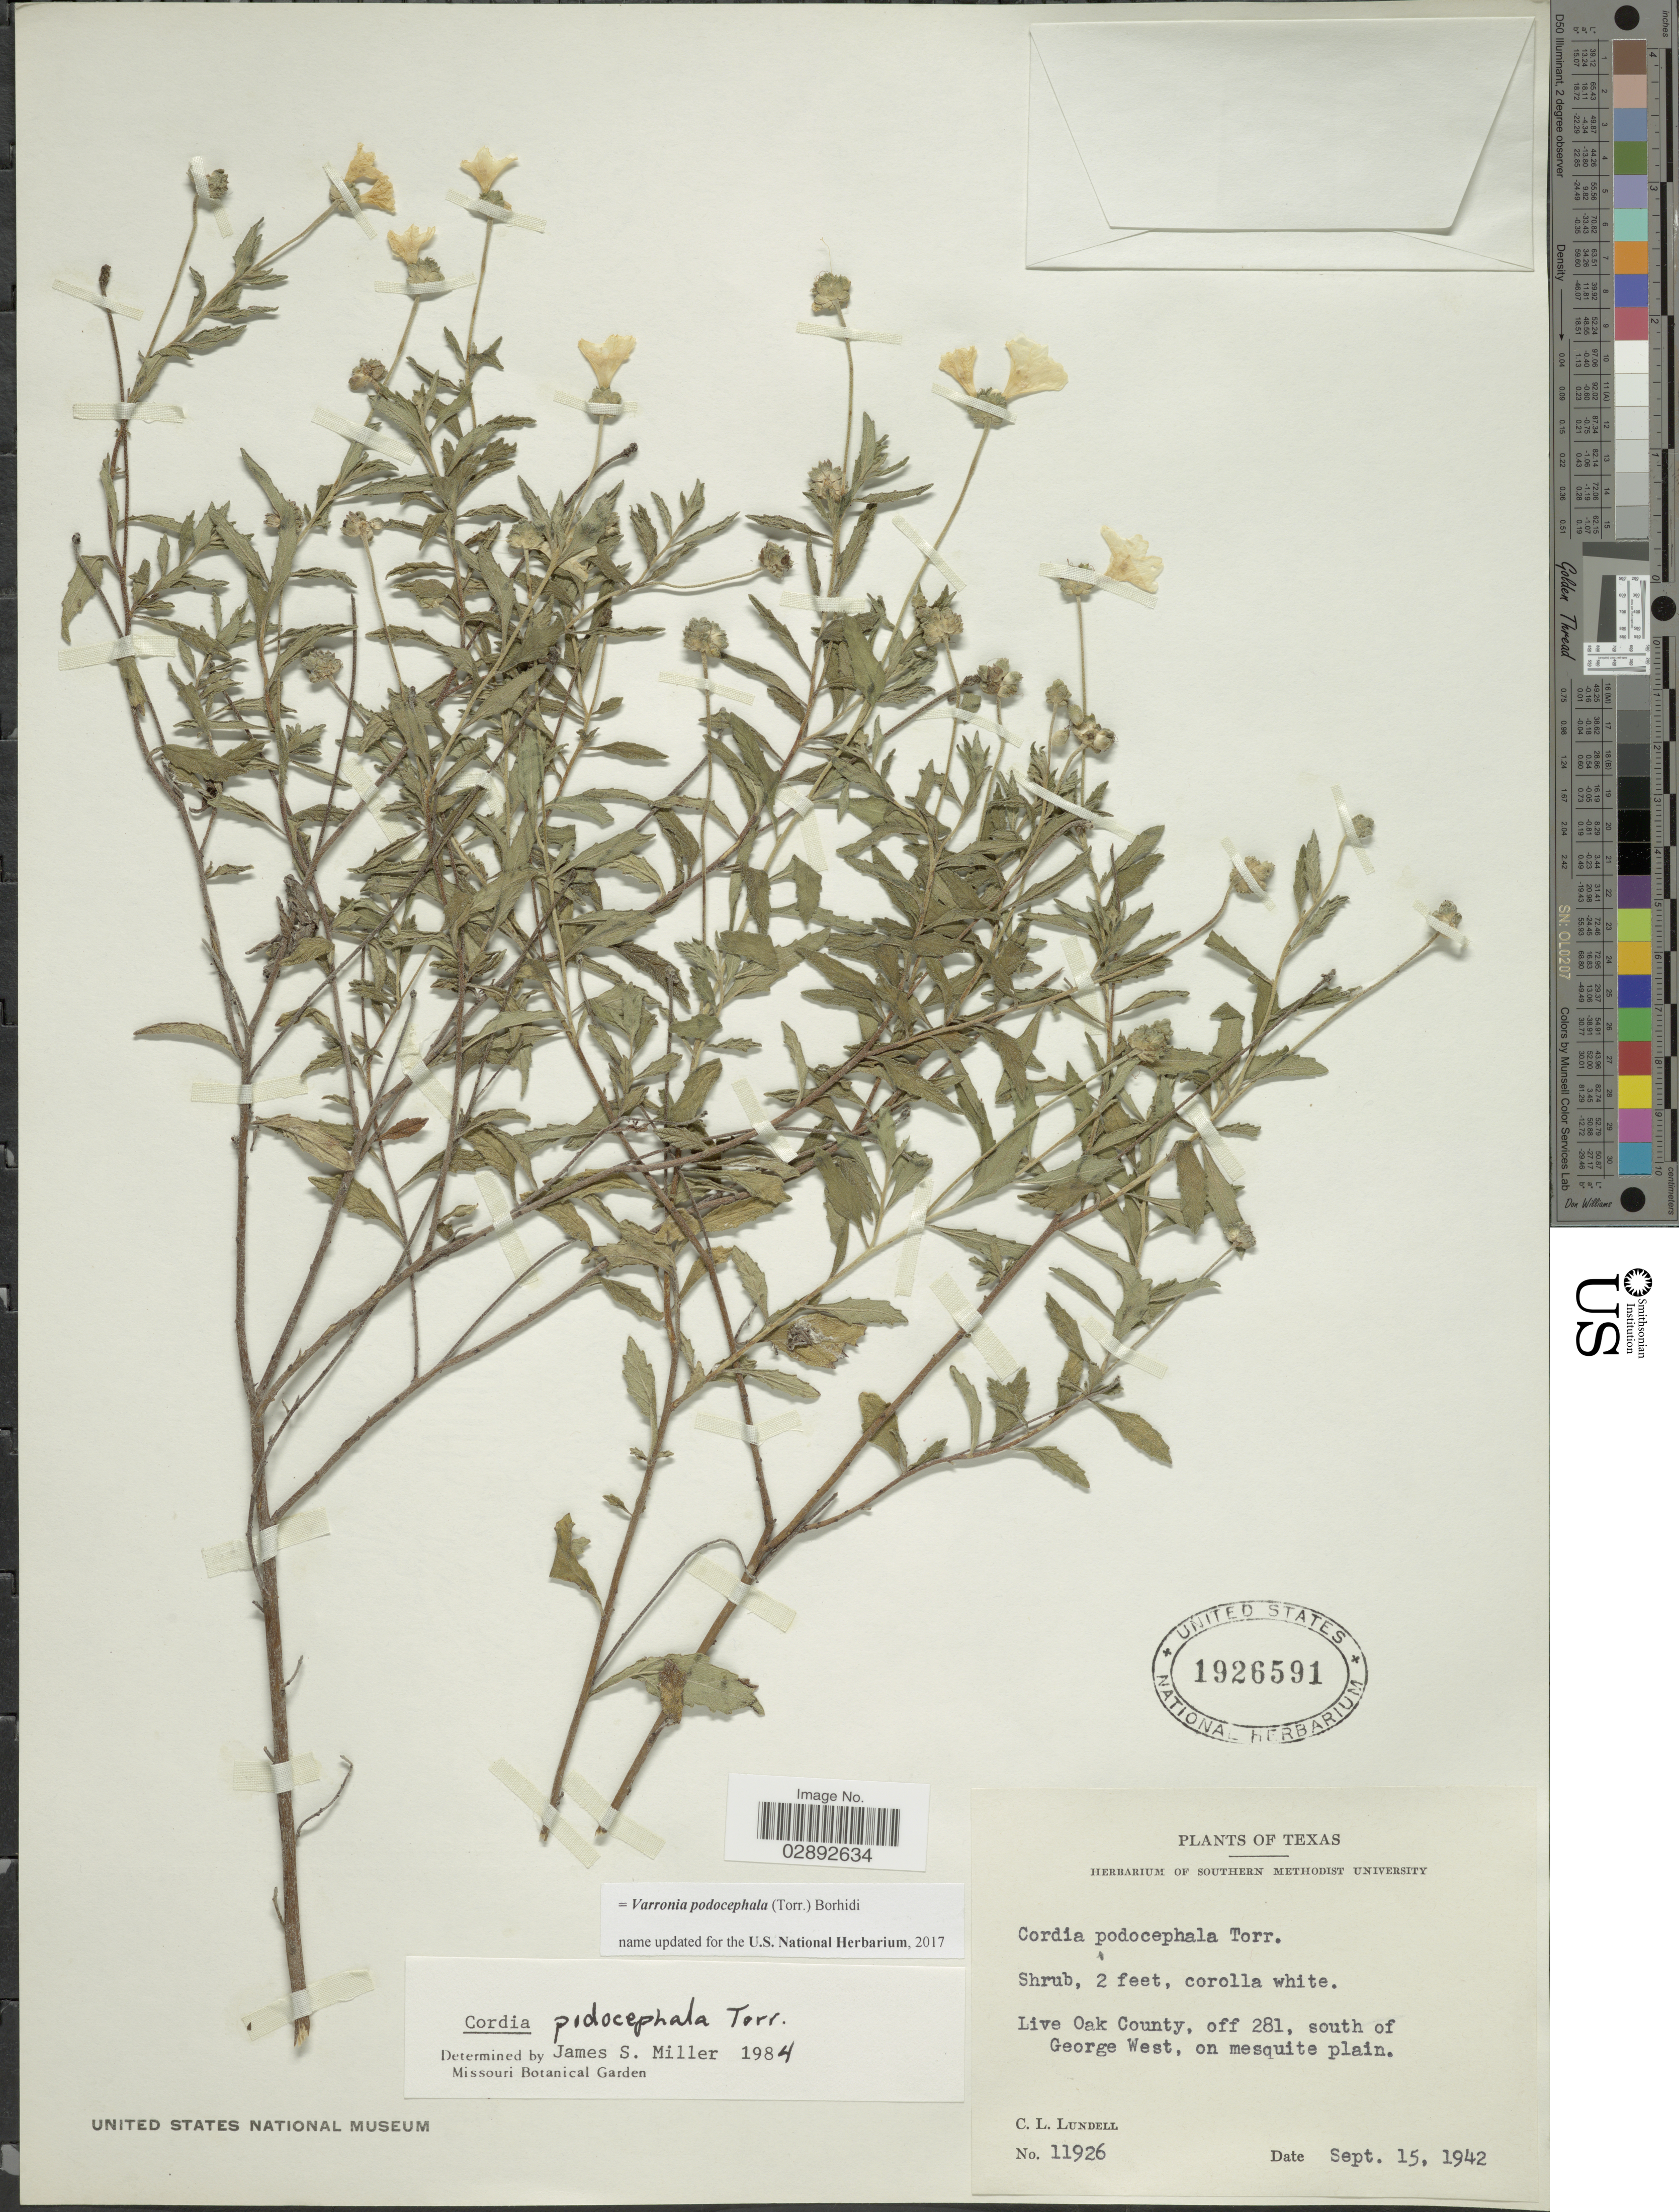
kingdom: Plantae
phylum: Tracheophyta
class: Magnoliopsida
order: Boraginales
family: Cordiaceae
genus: Varronia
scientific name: Varronia podocephala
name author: (Torr.) Borhidi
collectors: C. L. Lundell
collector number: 11926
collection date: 1942-09-15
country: United States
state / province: Texas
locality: Live Oak County, off 281, south of George West, on mesquite plain.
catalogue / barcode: US 1926591